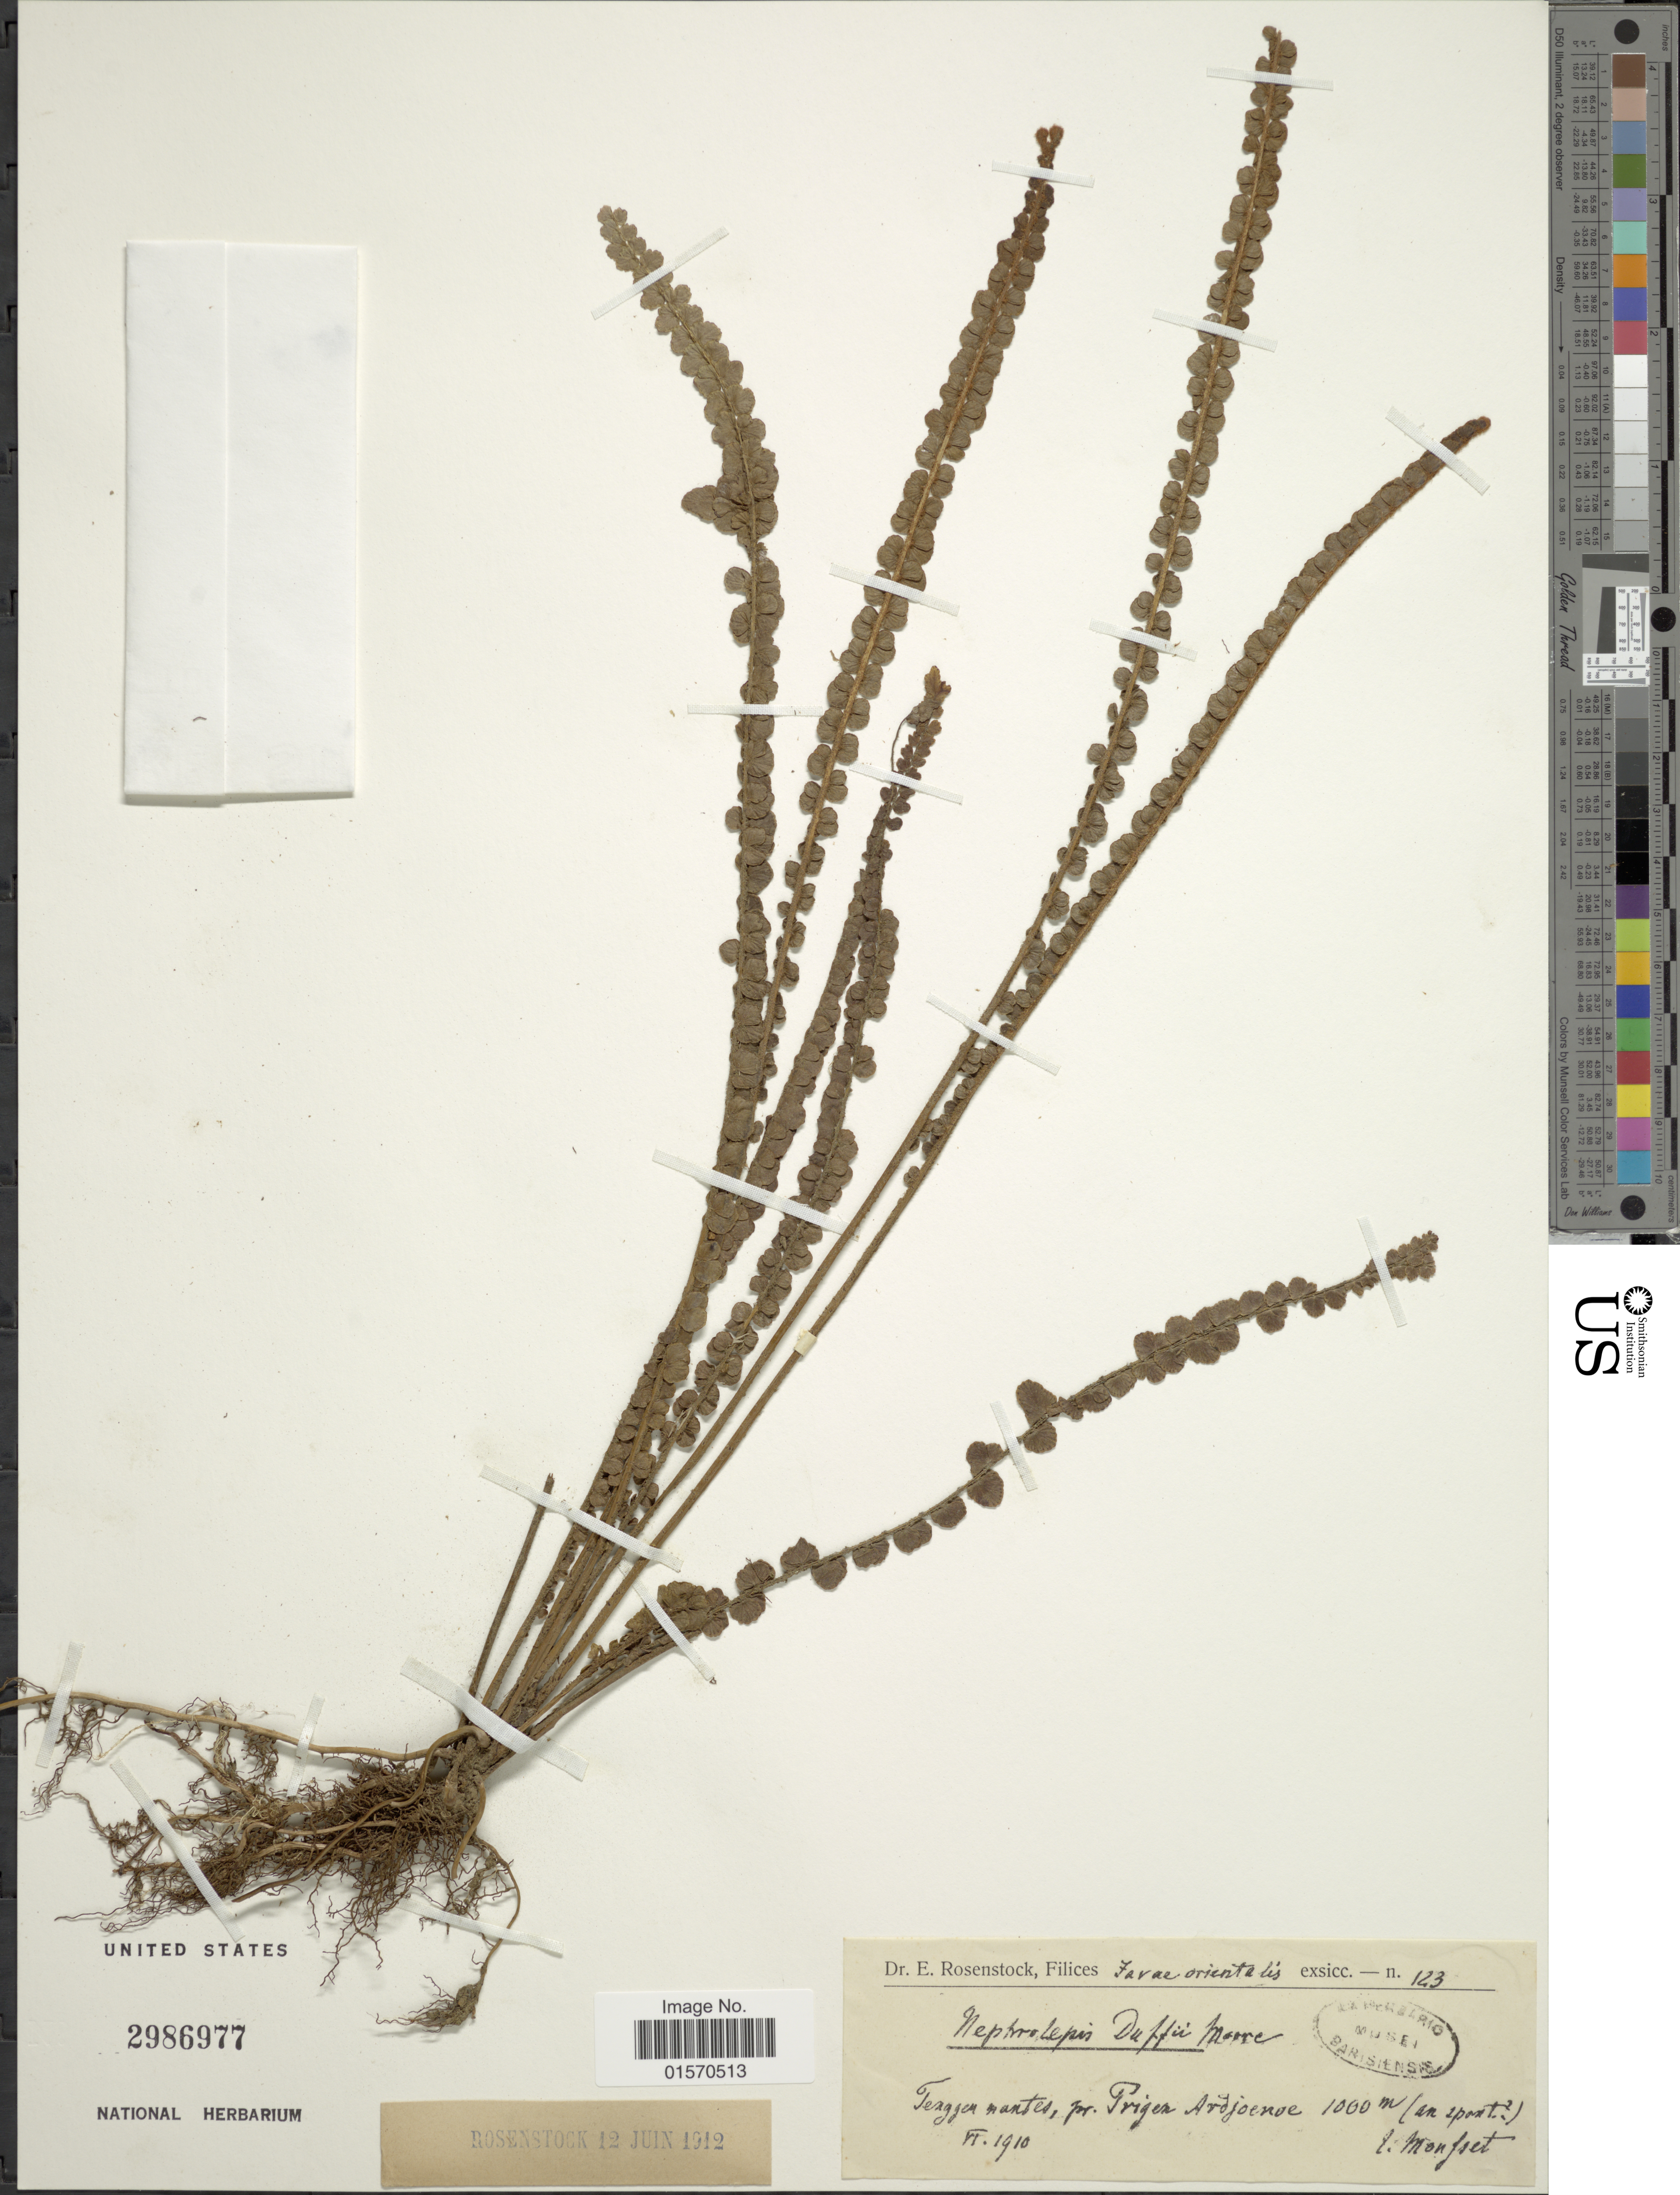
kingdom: Plantae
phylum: Tracheophyta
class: Polypodiopsida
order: Polypodiales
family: Nephrolepidaceae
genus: Nephrolepis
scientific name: Nephrolepis duffii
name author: T. Moore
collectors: Mousset, --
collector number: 123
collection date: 1910-06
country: Indonesia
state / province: Java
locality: Javae orientalis. Tengger montes, pr. Trigen Ardjoenoe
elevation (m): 1000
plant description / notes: Corrected "Tenggen montes, pr. Friger Ardjoenoe" to Tengger montes, pr. Trigen Ardjoenoe.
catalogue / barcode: US 2986977